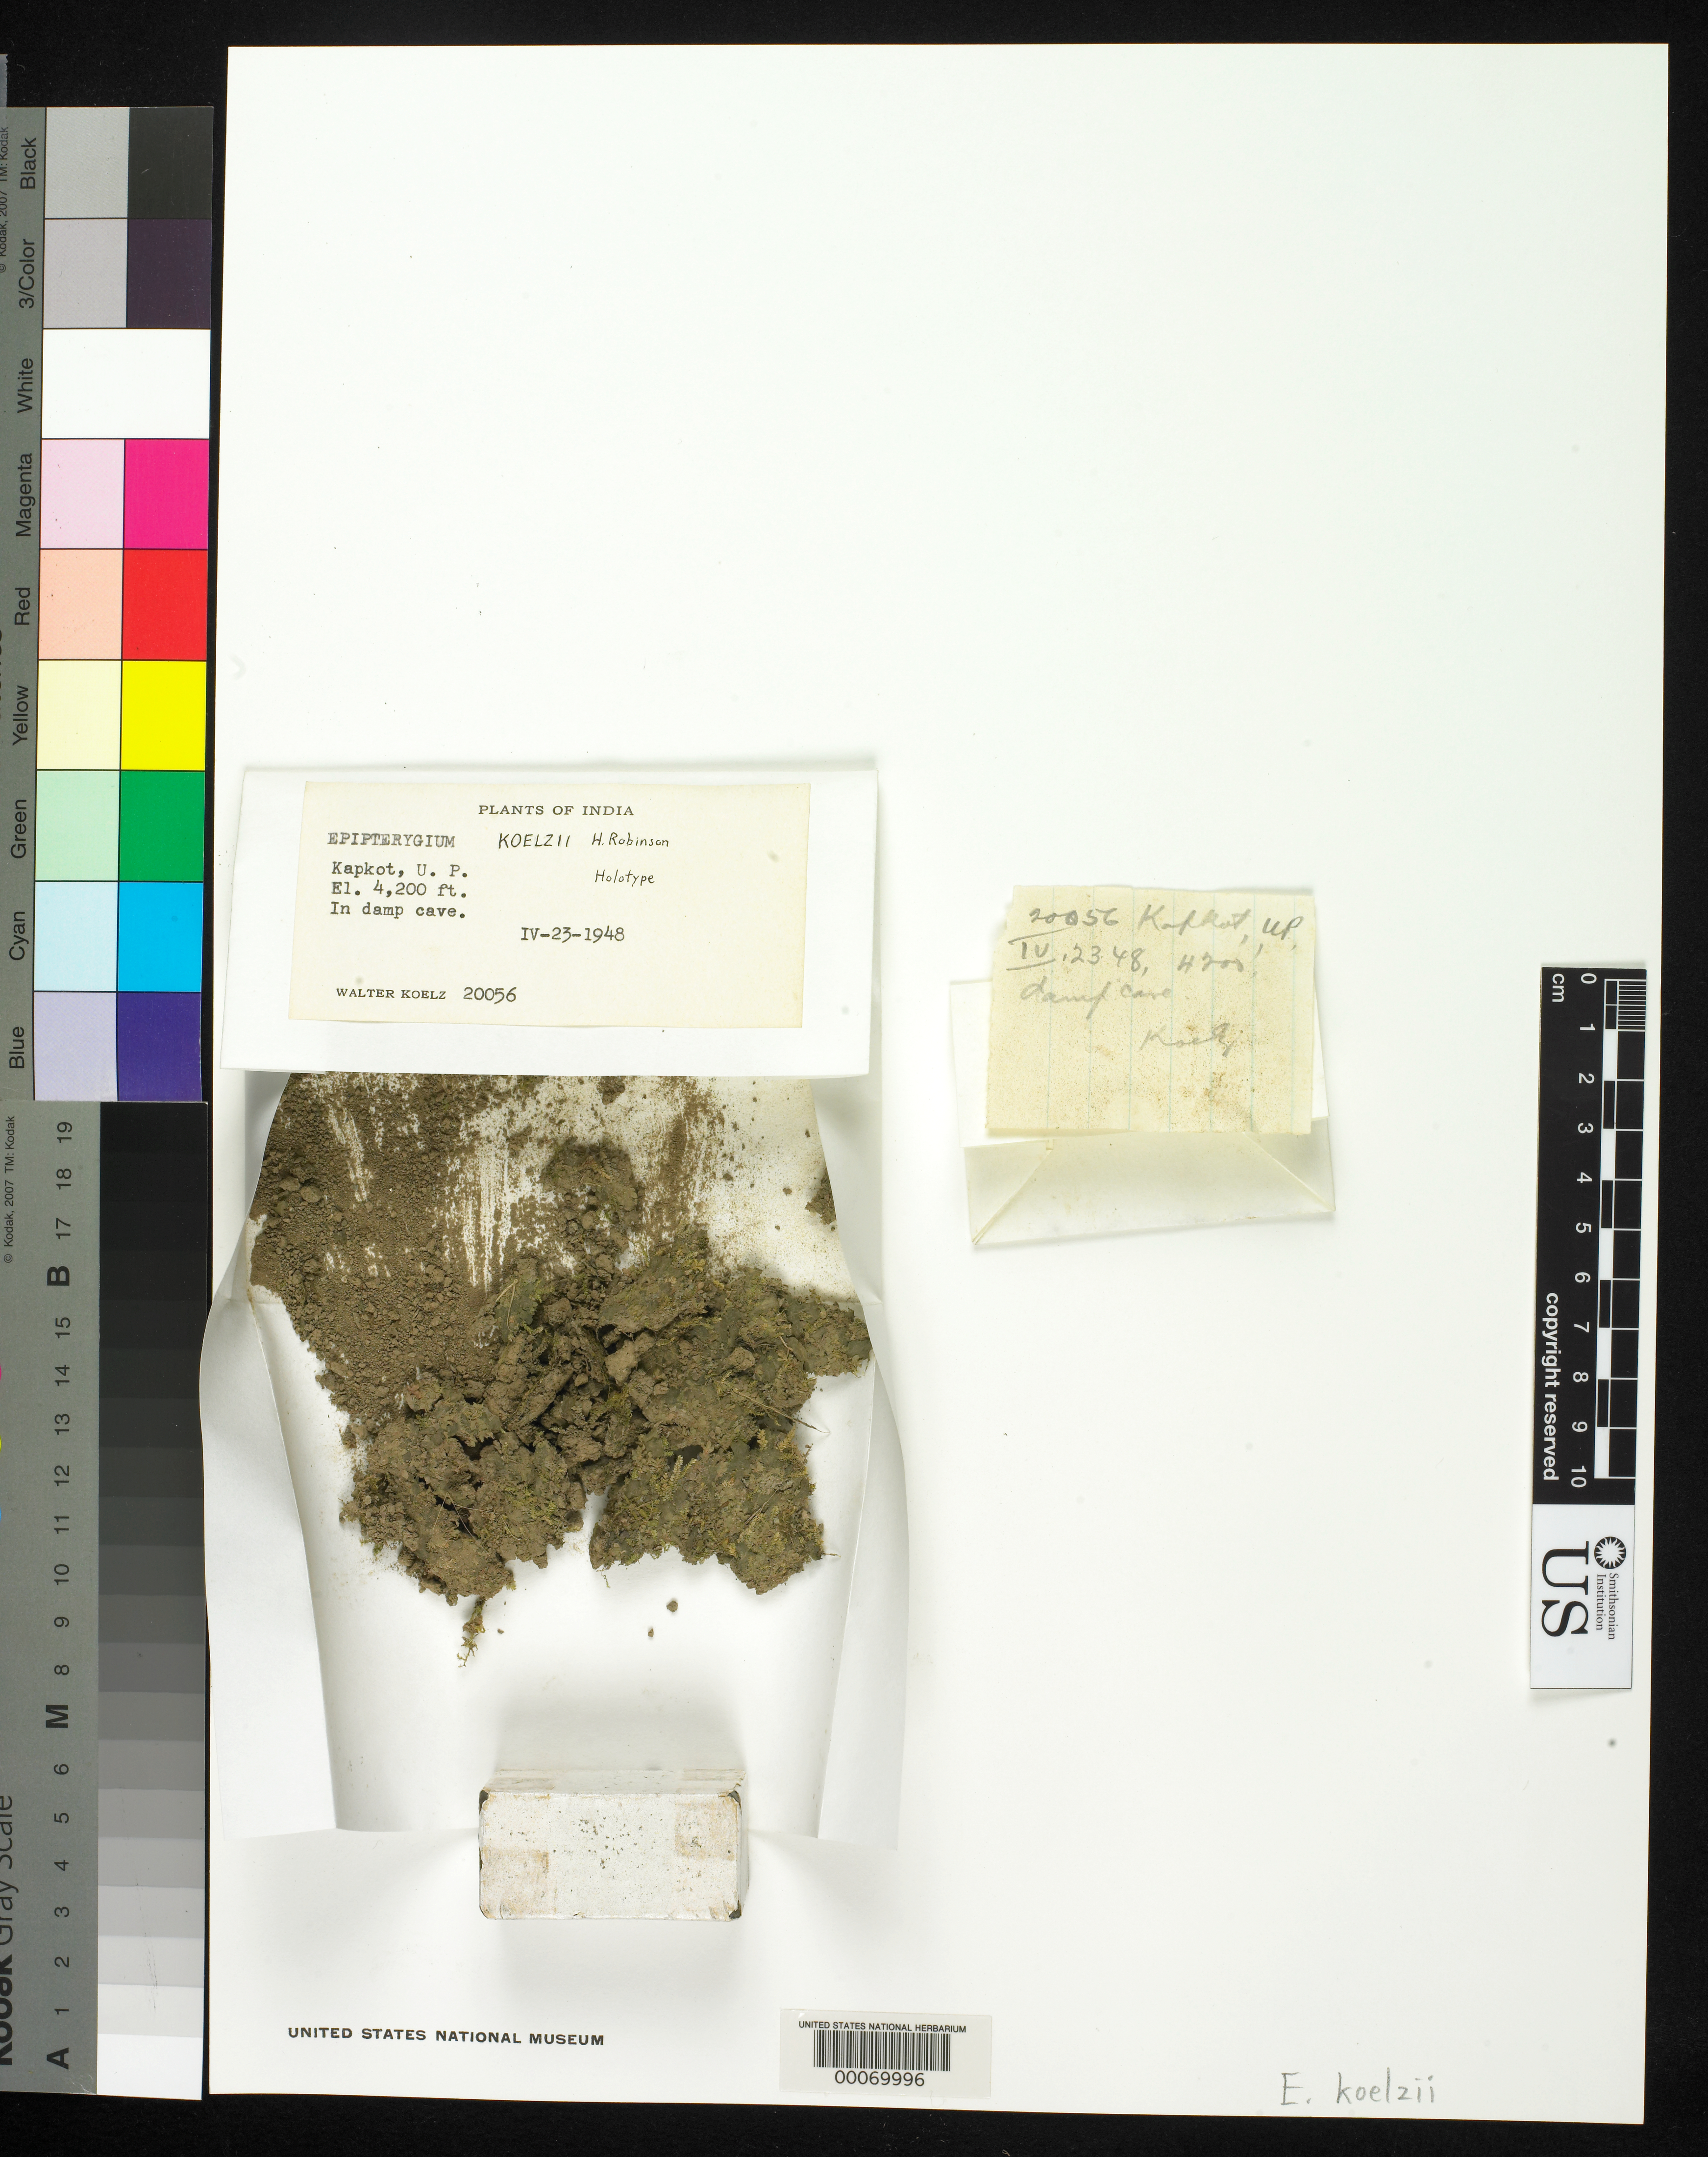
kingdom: Plantae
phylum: Bryophyta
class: Bryopsida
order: Bryales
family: Mniaceae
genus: Epipterygium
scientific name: Epipterygium koelzii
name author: H. Rob.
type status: Holotype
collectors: W. N. Koelz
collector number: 20056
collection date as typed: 23 Jun 1948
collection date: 1948-06-23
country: India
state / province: Uttar Pradesh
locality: Kapkot.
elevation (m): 1280